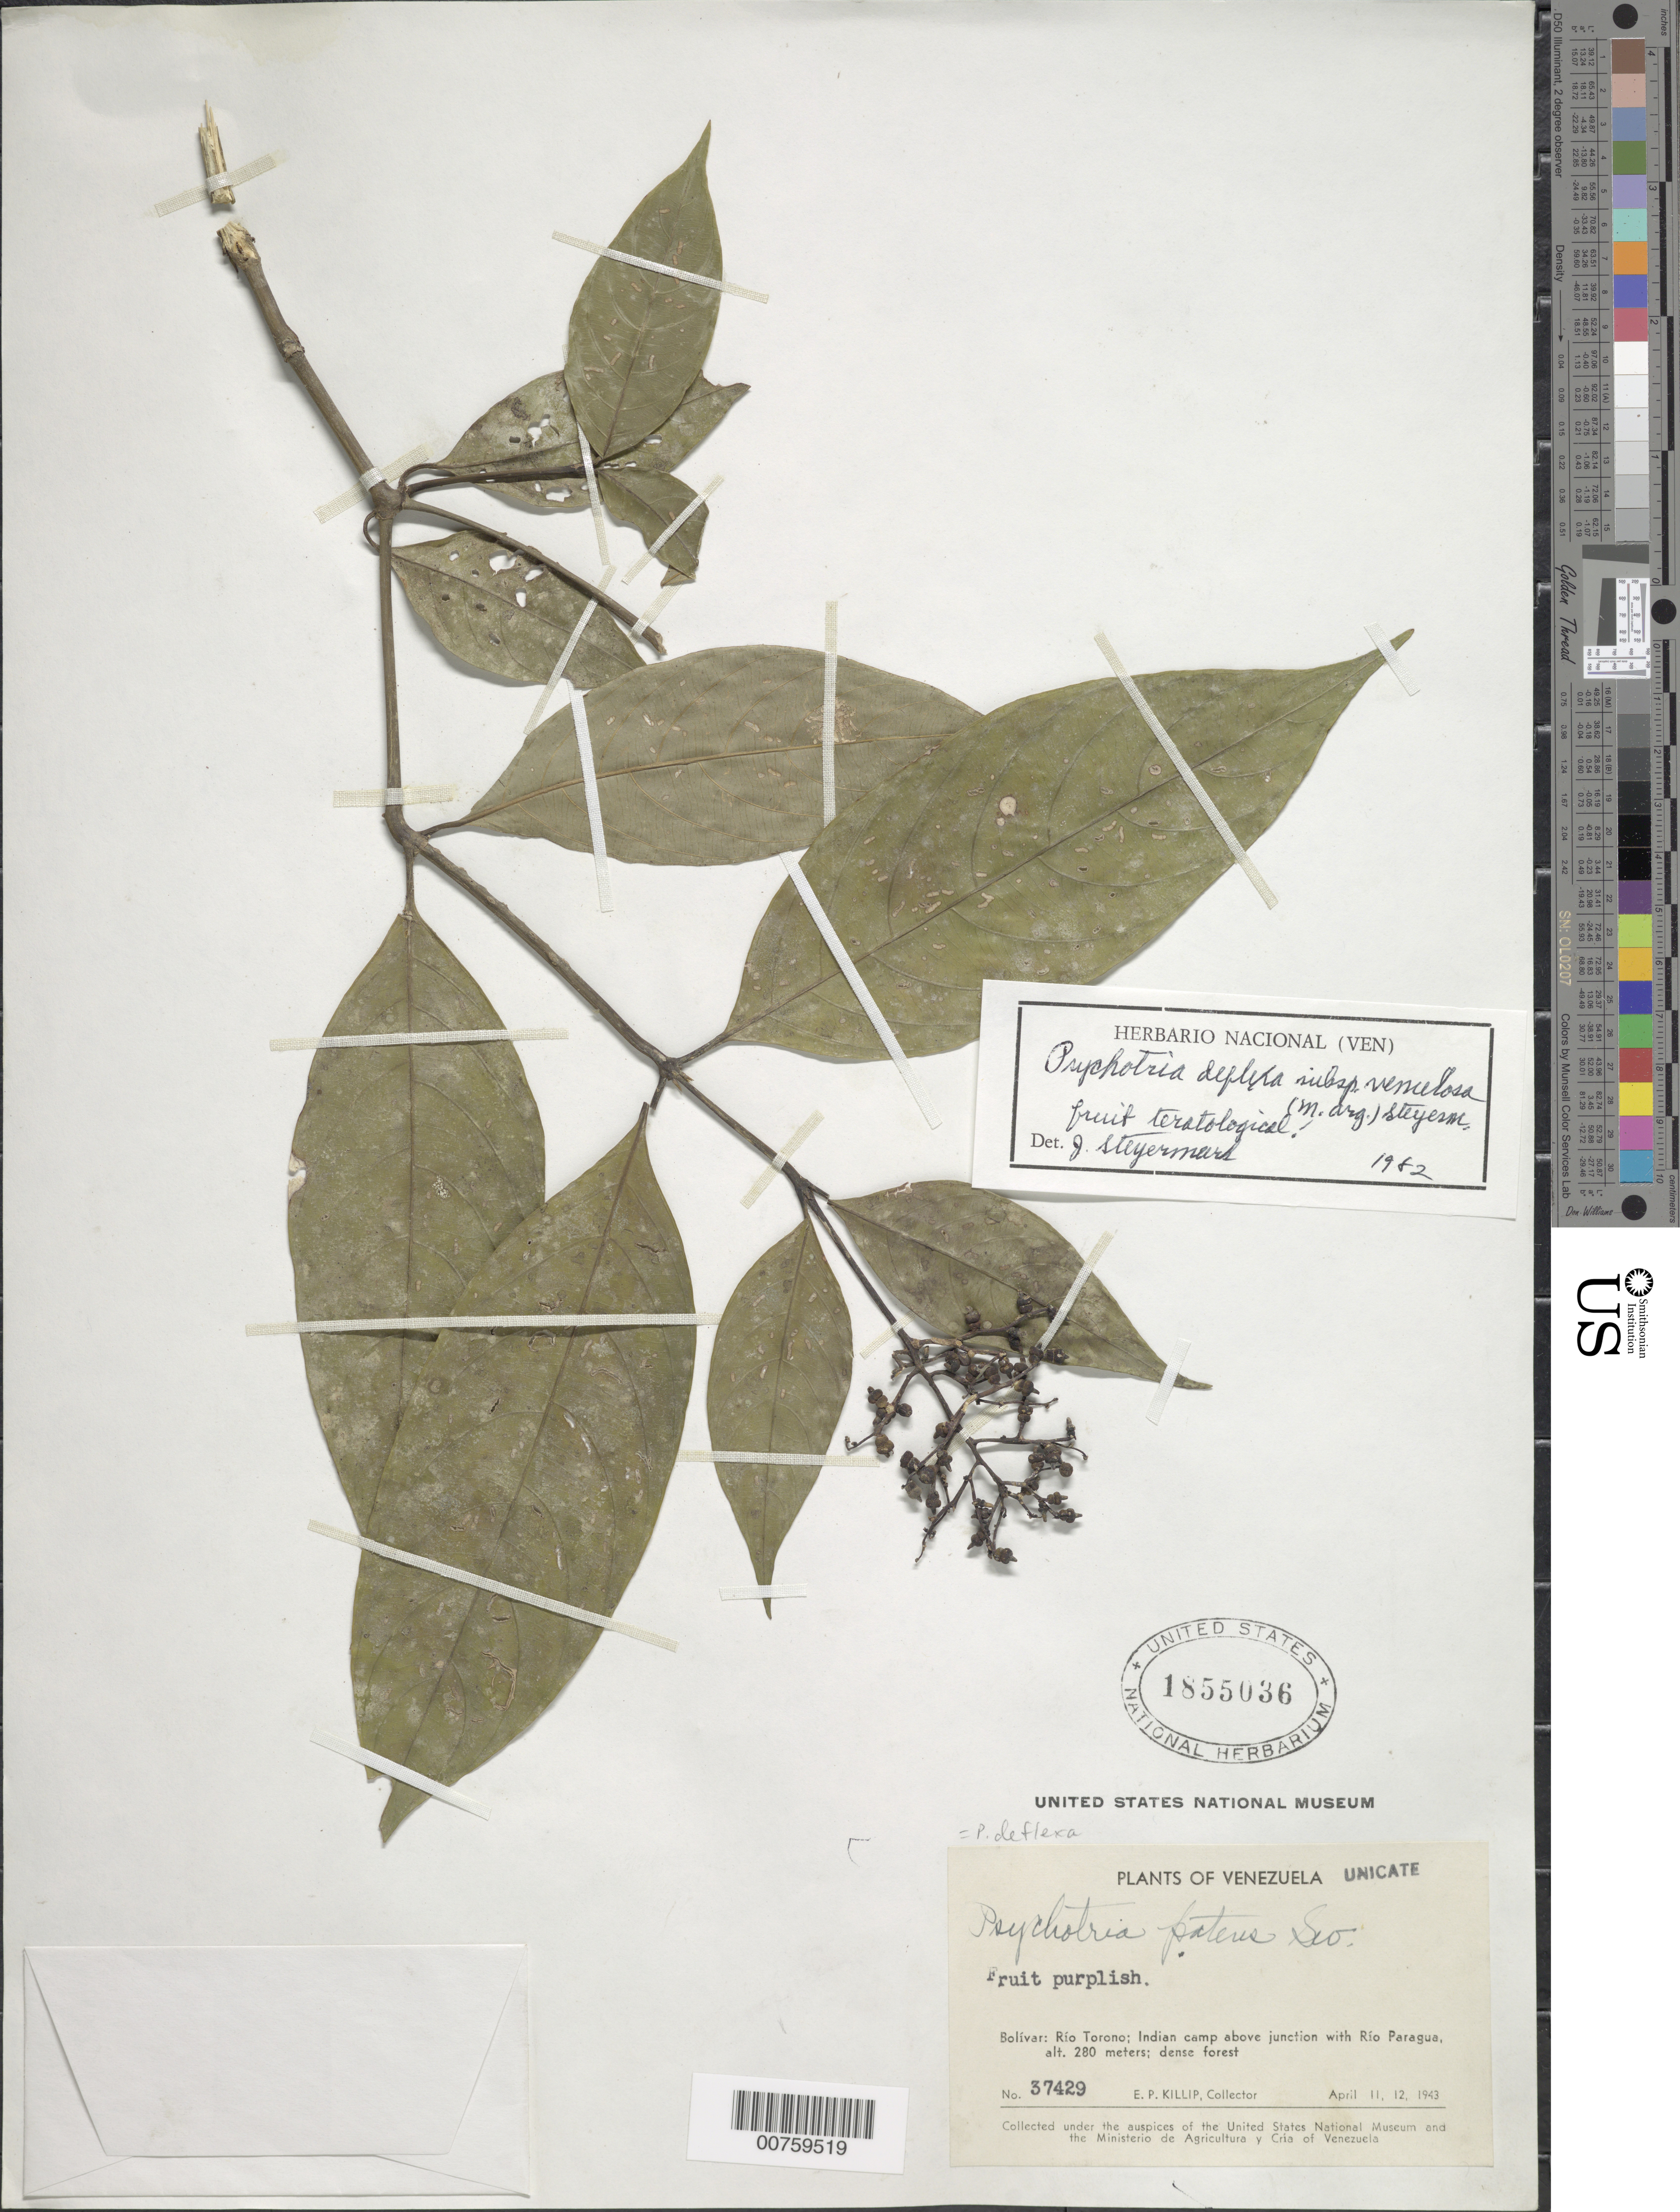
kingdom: Plantae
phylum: Tracheophyta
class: Magnoliopsida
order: Gentianales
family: Rubiaceae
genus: Psychotria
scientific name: Psychotria deflexa subsp. venulosa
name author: (Müll. Arg.) Steyerm.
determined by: Steyermark, Julian A., (VEN)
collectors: E. P. Killip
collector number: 37429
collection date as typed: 11-Apr-43 to 12-Apr-43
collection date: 1943-04-11/1943-04-12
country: Venezuela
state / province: Bolívar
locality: Río Torono, Indian camp above junction with Río Paragua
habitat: Dense forest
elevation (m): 280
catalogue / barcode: US 1855036